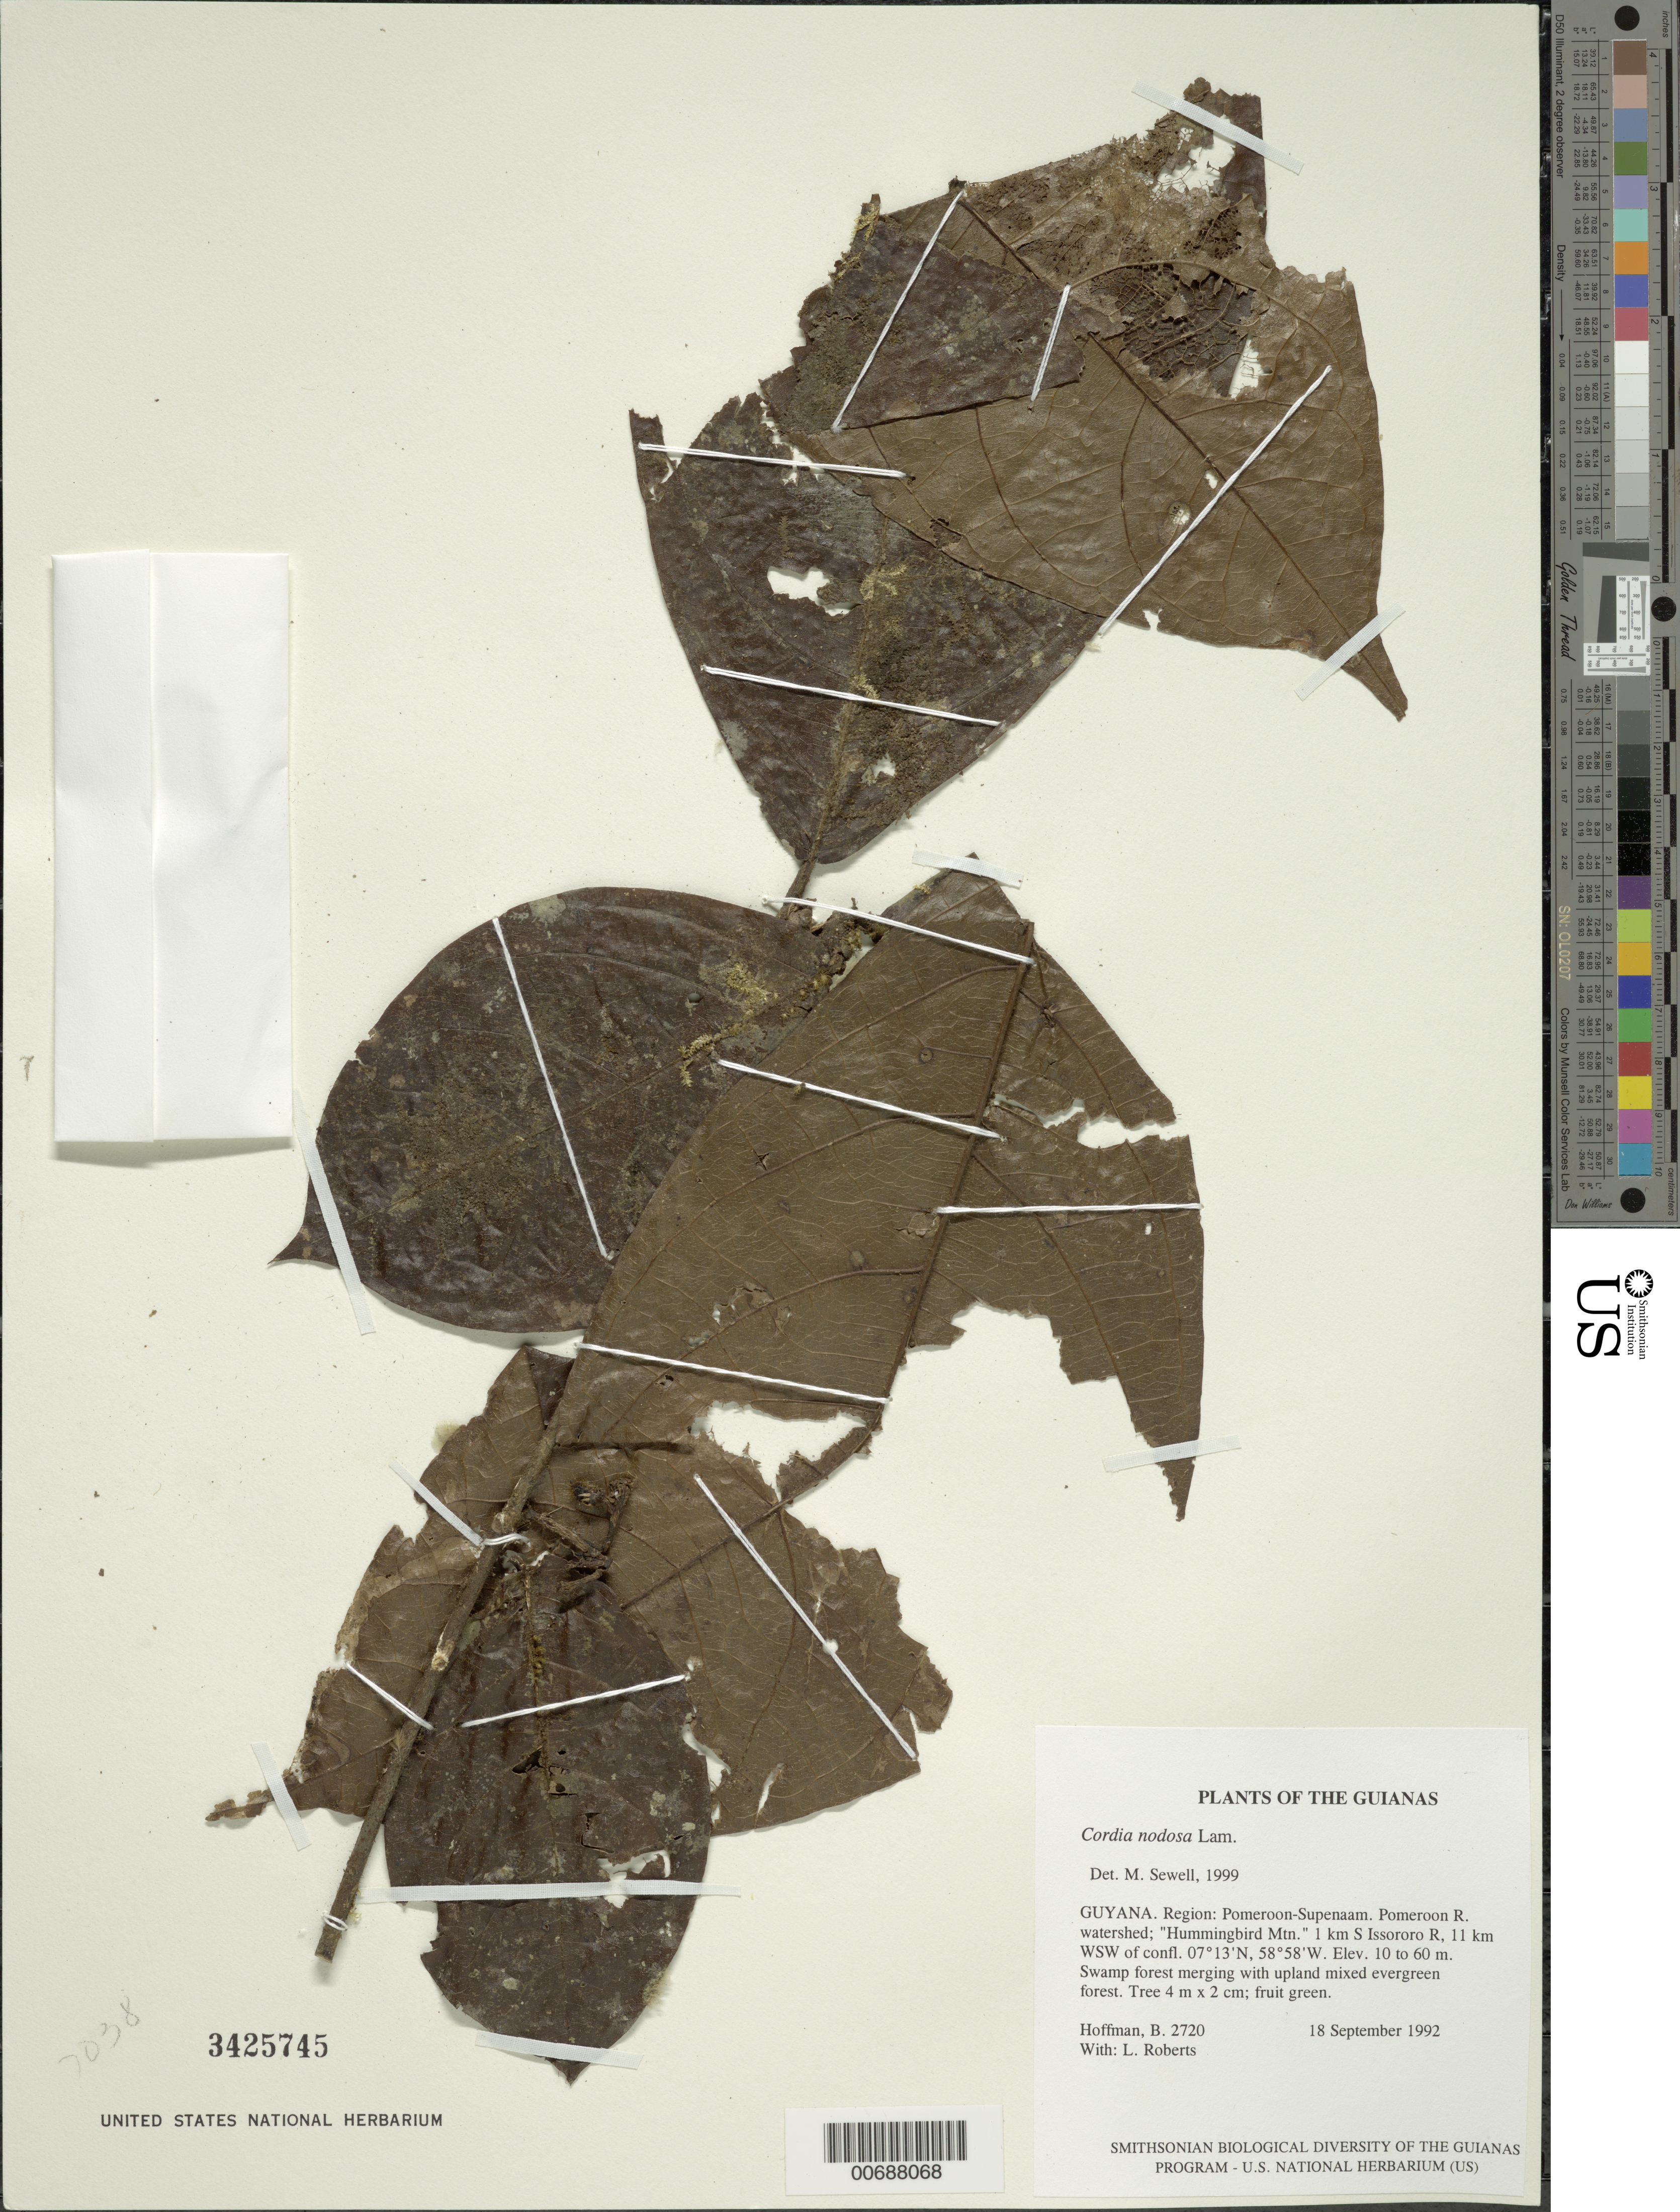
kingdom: Plantae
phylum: Tracheophyta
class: Magnoliopsida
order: Boraginales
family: Cordiaceae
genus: Cordia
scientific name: Cordia nodosa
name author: Lam.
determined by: Sewell, M.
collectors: B. Hoffman & L. Roberts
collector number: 2720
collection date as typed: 18 September 1992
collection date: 1992-09-18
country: Guyana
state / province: Pomeroon-Supenaam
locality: Pomeroon River watershed; "Hummingbird Mountain," 1 km S of Issororo River, 11 km WSW of confluence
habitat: Swamp forest merging with upland mixed evergreen forest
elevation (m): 10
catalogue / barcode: US 3425745